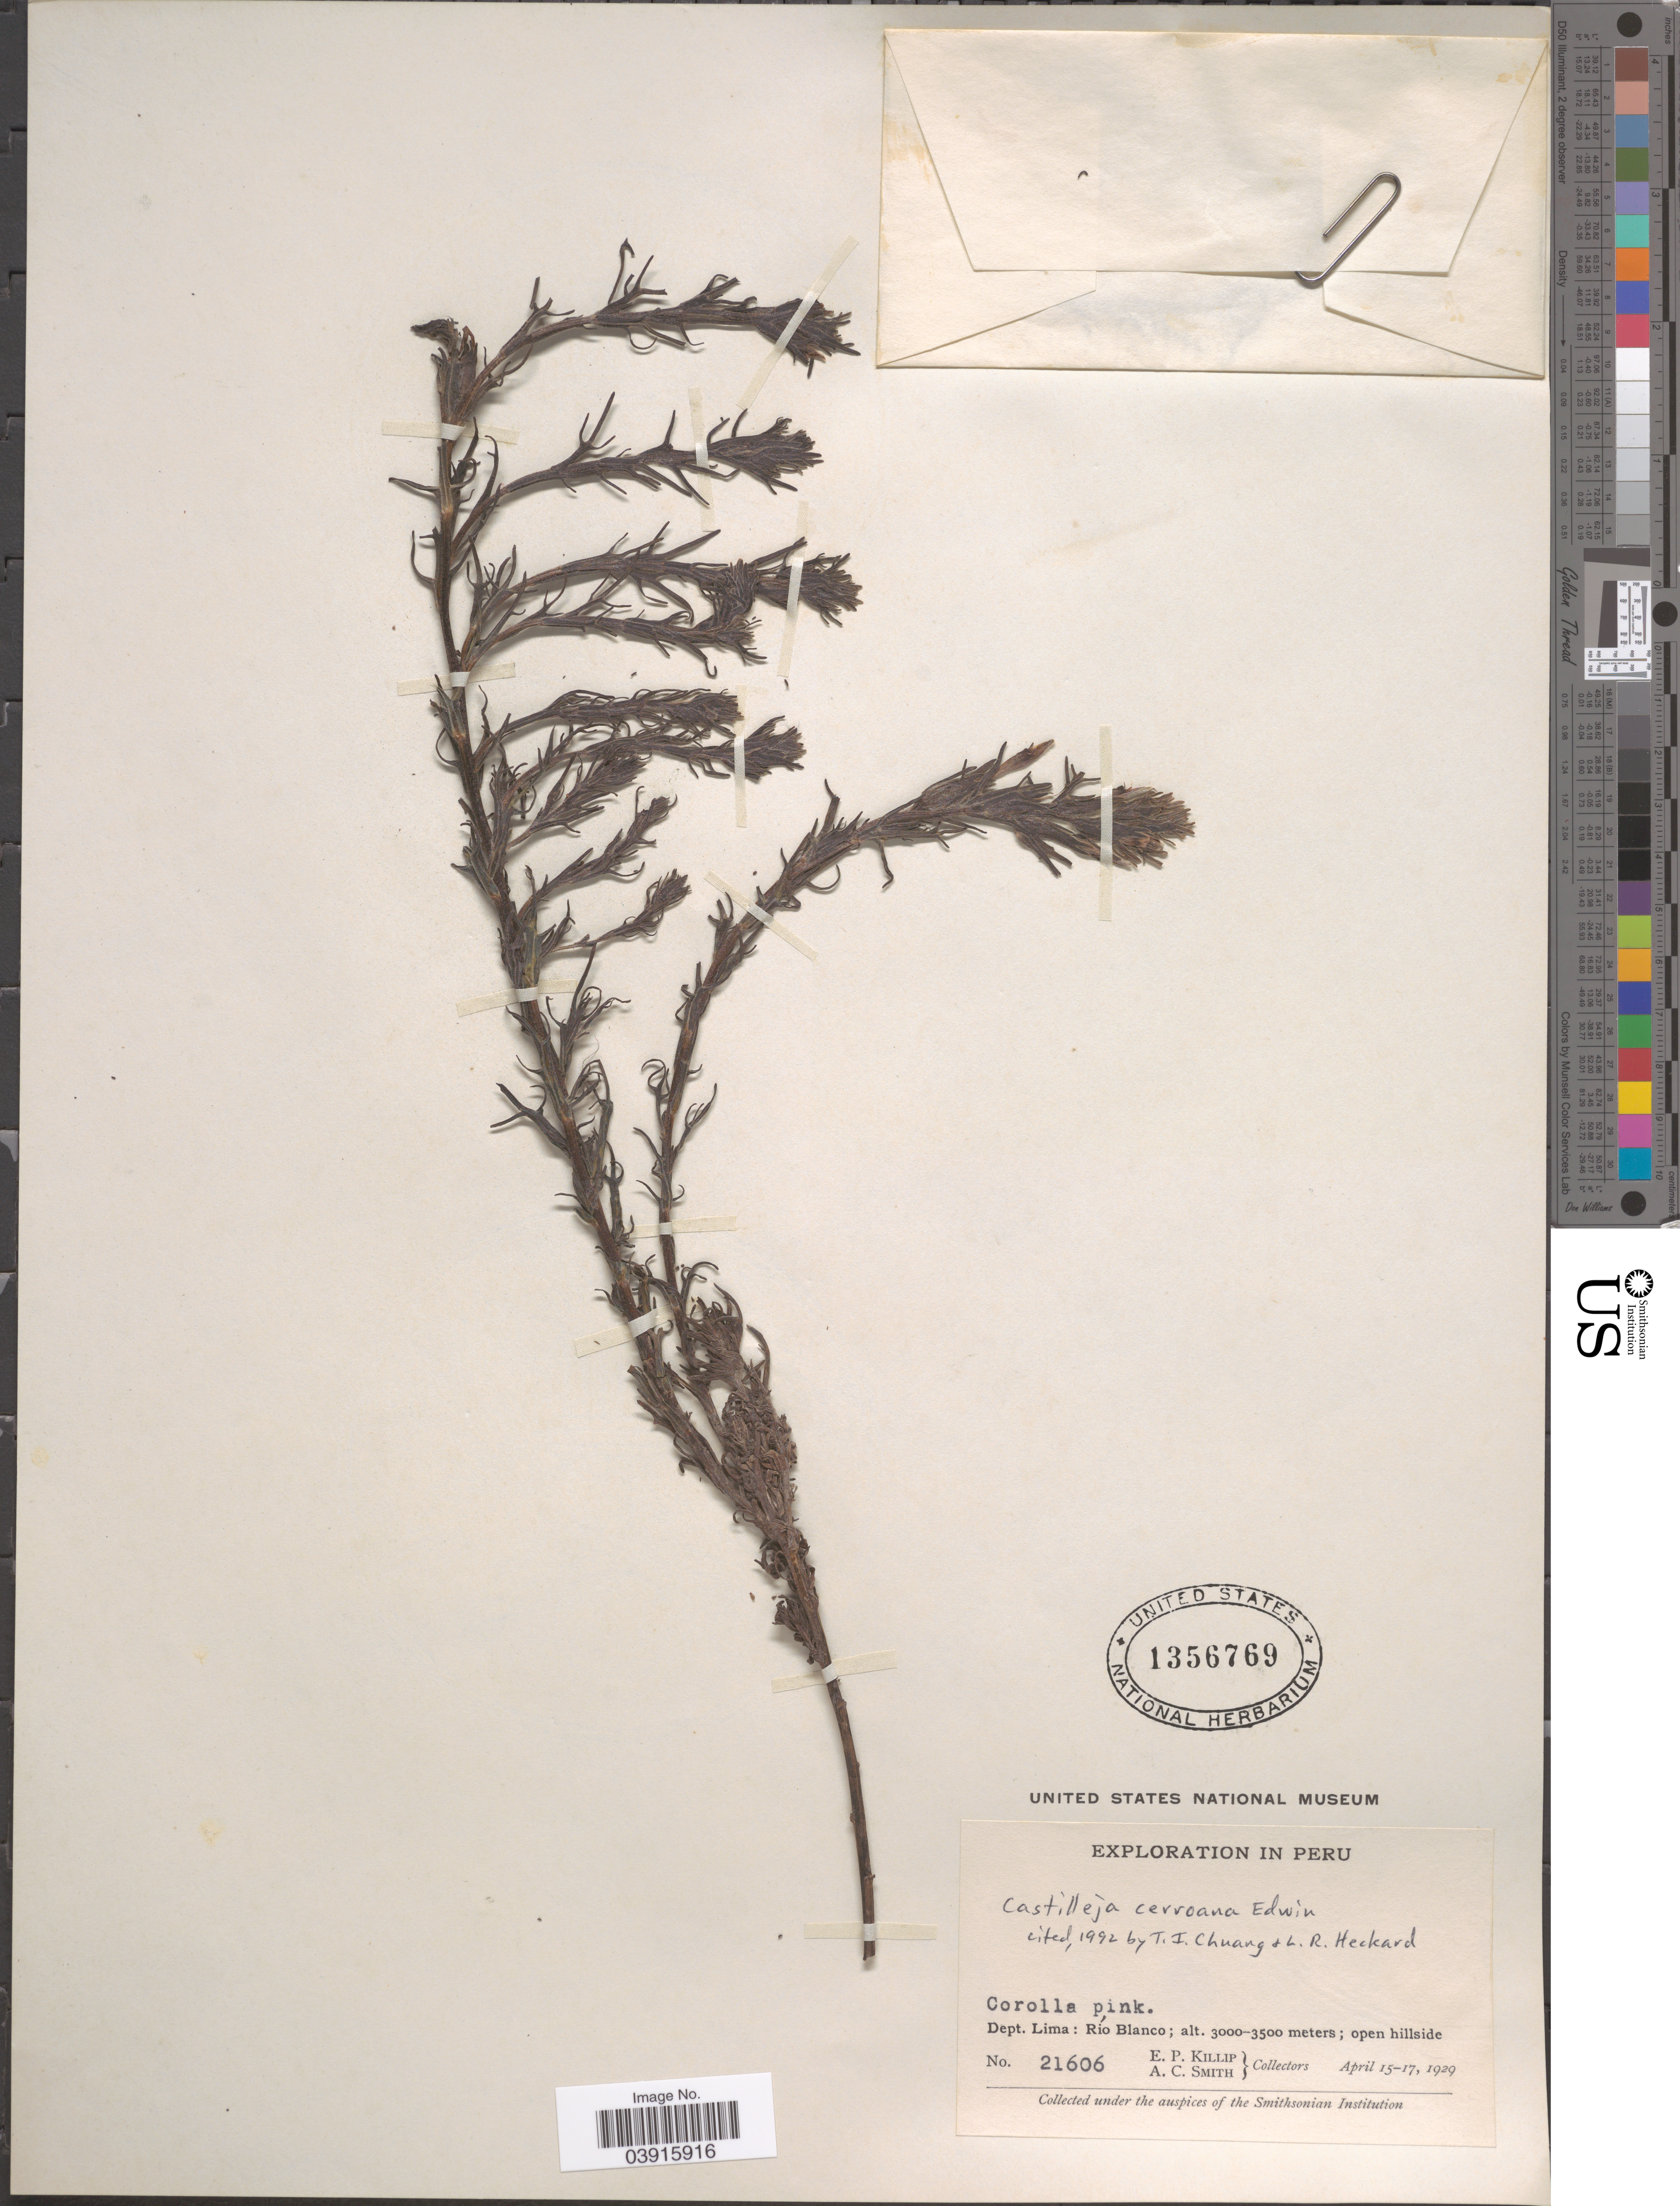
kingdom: Plantae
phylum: Tracheophyta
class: Magnoliopsida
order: Lamiales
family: Orobanchaceae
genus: Castilleja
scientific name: Castilleja cerroana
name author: Edwin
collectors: E. P. Killip & A. C. Smith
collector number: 21606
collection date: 1929-04-15/1929-04-17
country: Peru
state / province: Lima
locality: Dept. Lima: Río Blanco.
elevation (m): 3000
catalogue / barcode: US 1356769